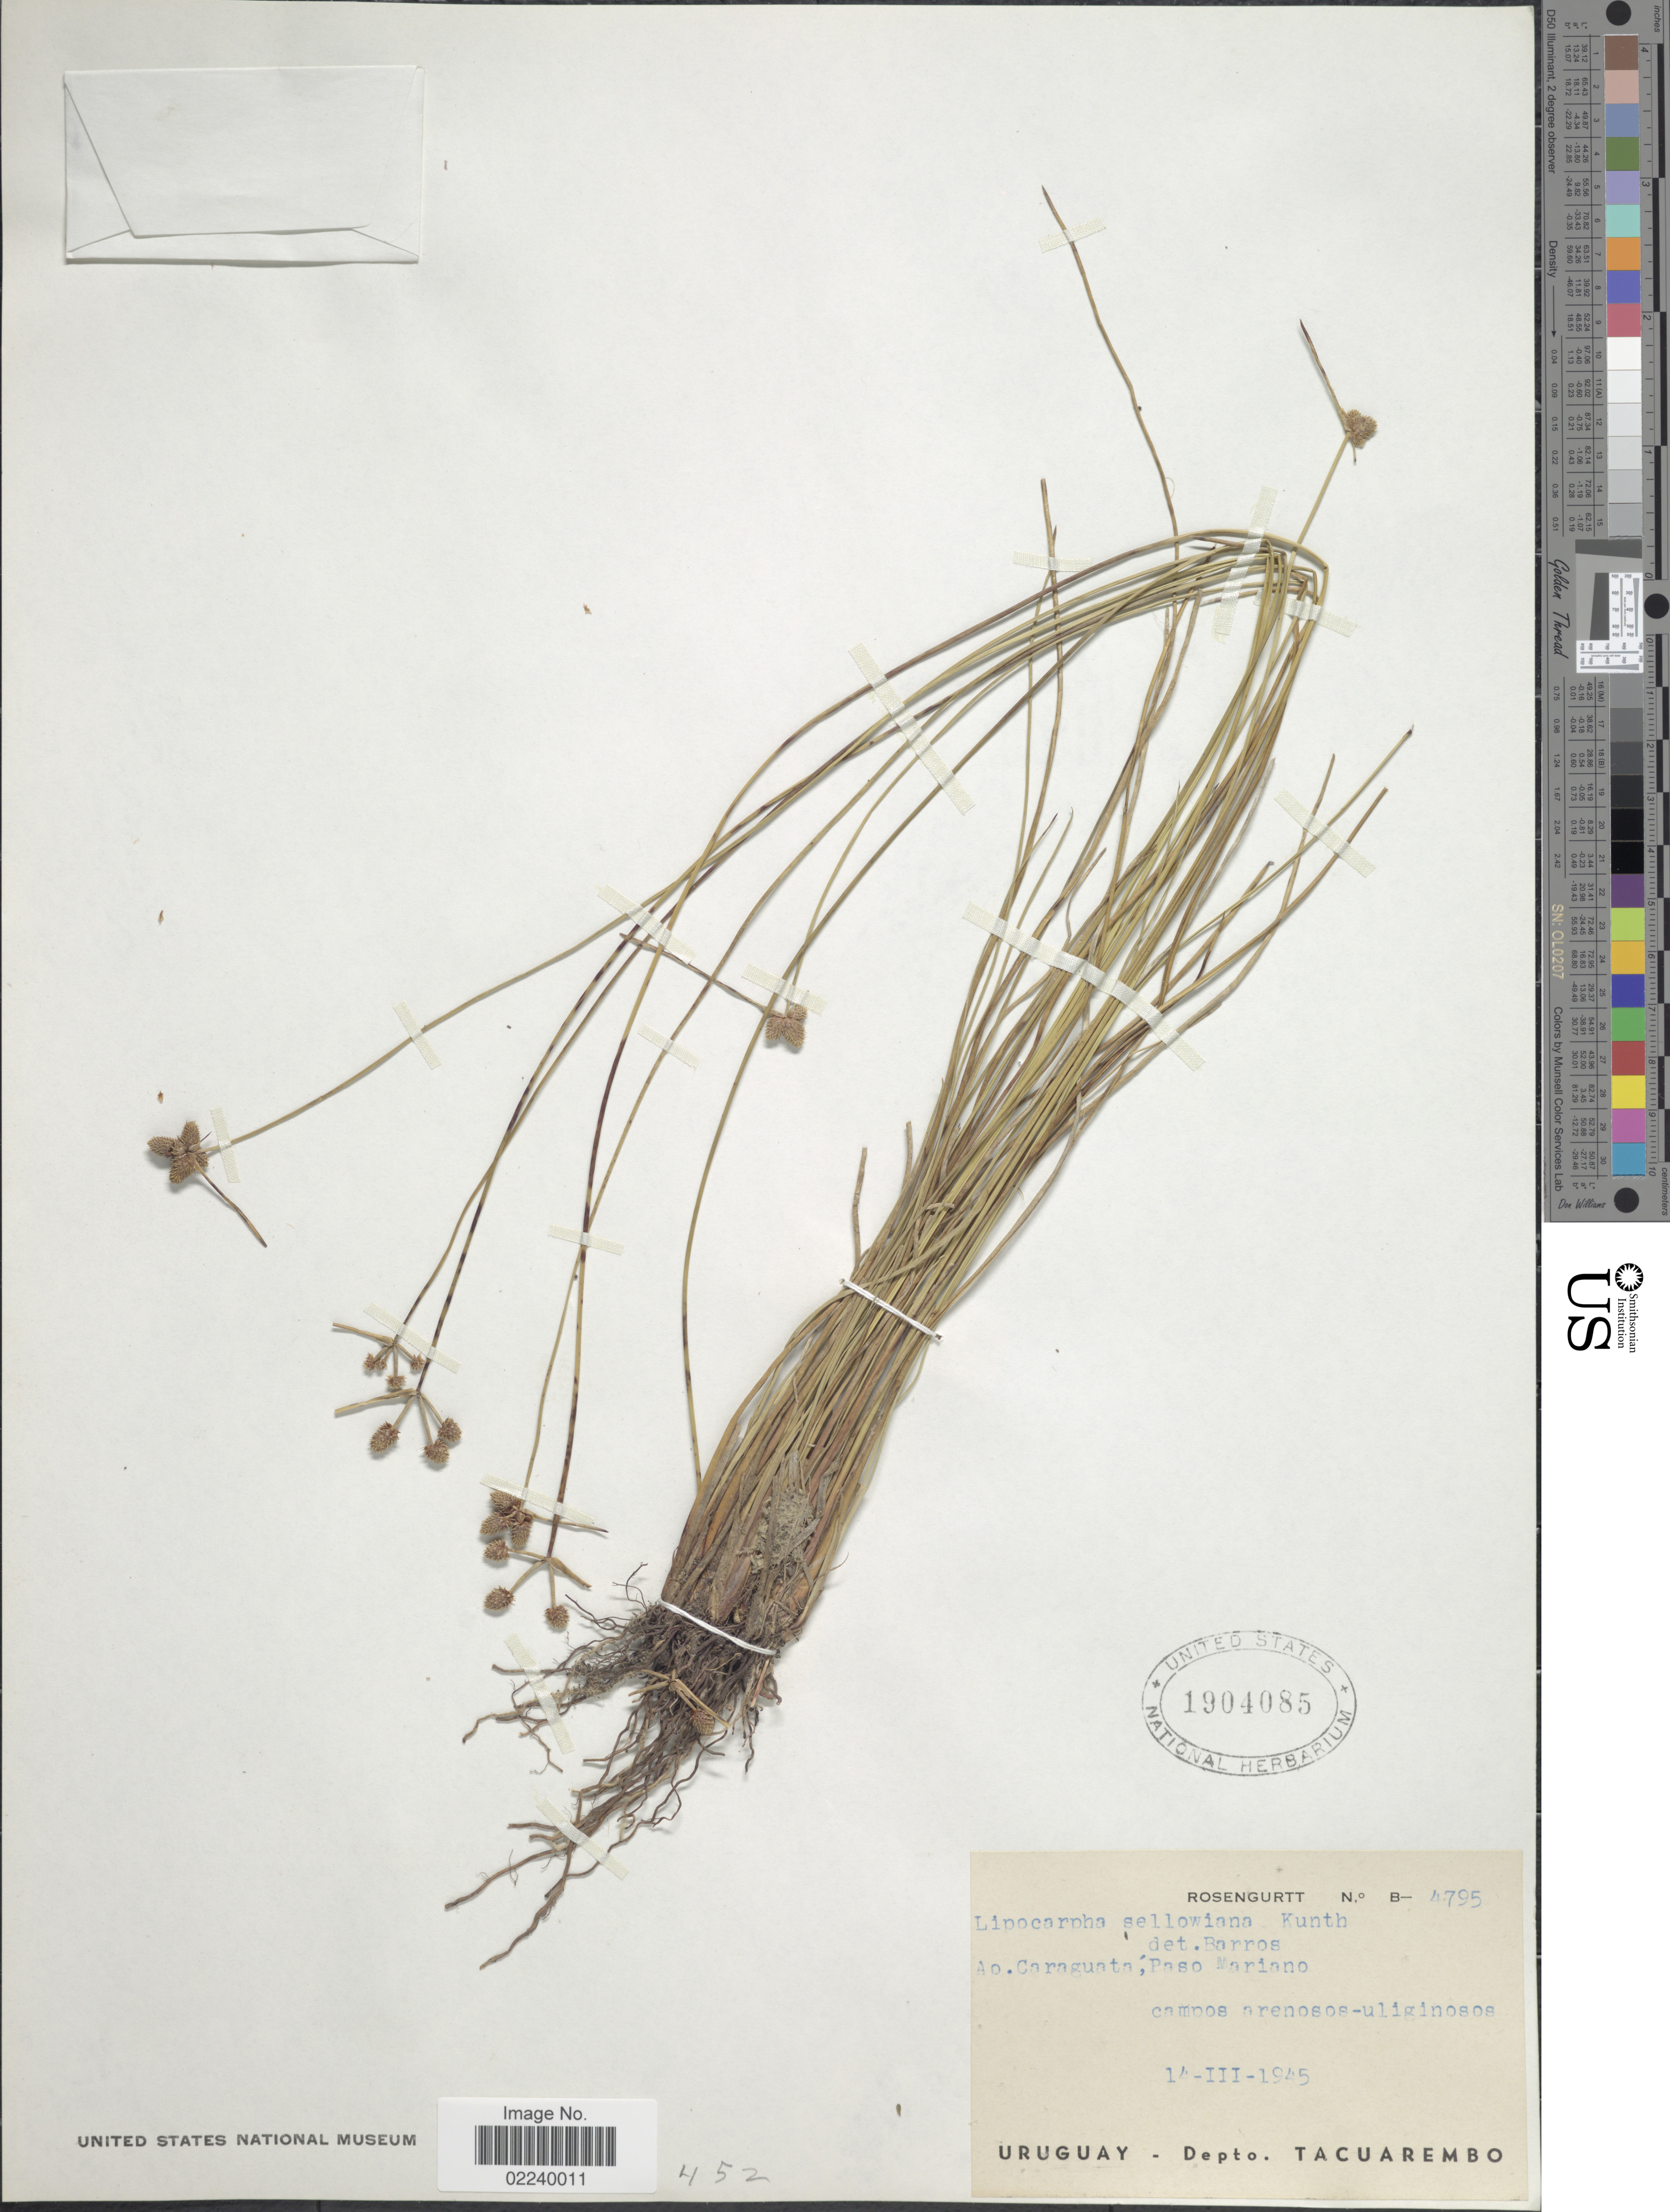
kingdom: Plantae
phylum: Tracheophyta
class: Liliopsida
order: Poales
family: Cyperaceae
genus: Cyperus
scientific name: Cyperus sellowianus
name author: (Kunth) T. Koyama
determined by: Strong, Mark T., (BOT), Smithsonian Institution - National Museum of Natural History (UNITED STATES)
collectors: Rosengurtt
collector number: B-4795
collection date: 1945-03-14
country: Uruguay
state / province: Tacuarembó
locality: Aº Caraguata, Paso Mariano, campos arenosos-uliginosos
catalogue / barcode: US 1904085